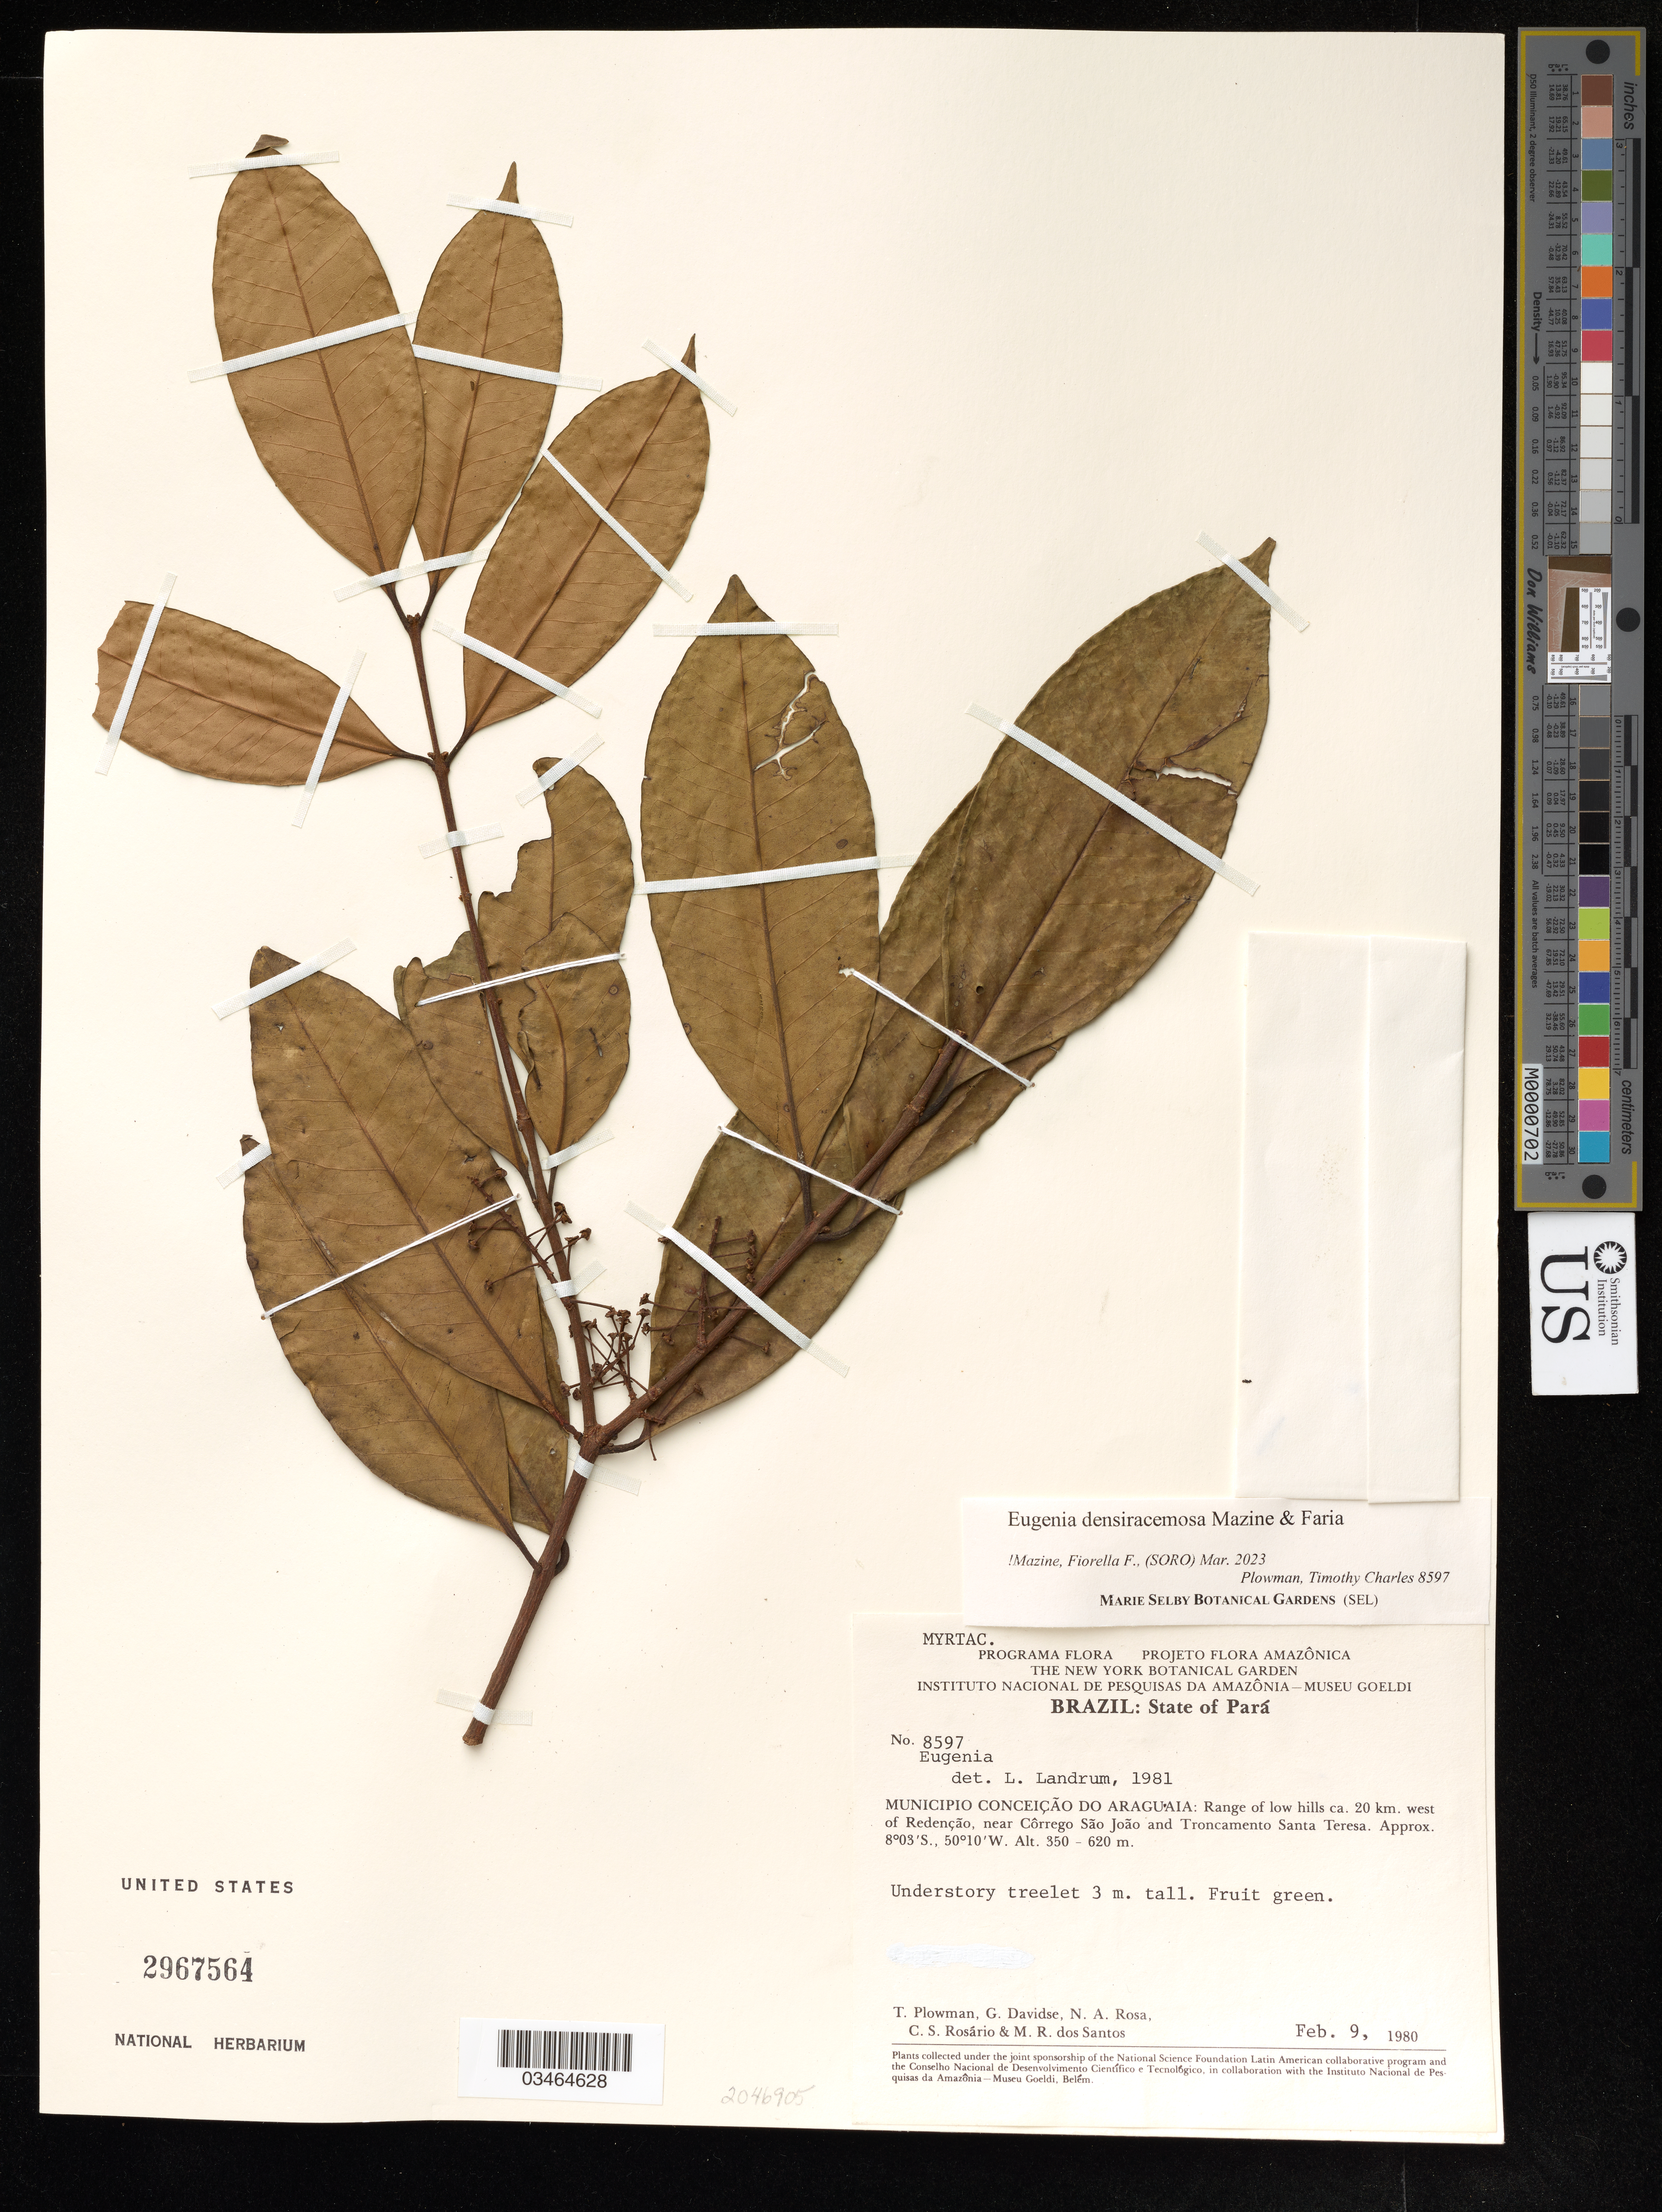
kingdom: Plantae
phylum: Tracheophyta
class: Magnoliopsida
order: Myrtales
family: Myrtaceae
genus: Eugenia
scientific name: Eugenia densiracemosa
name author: Mazine & Faria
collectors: T. Plowman, G. Davidse & C. S. Rosario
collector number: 8597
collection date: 1980-02-09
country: Brazil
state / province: Pará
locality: Municipio Conceicão do Araguaia: Range of low hills ca. 20 km. west of Redencão, near Côrrego São João and Troncamento Santa Teresa.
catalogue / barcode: US 2967564